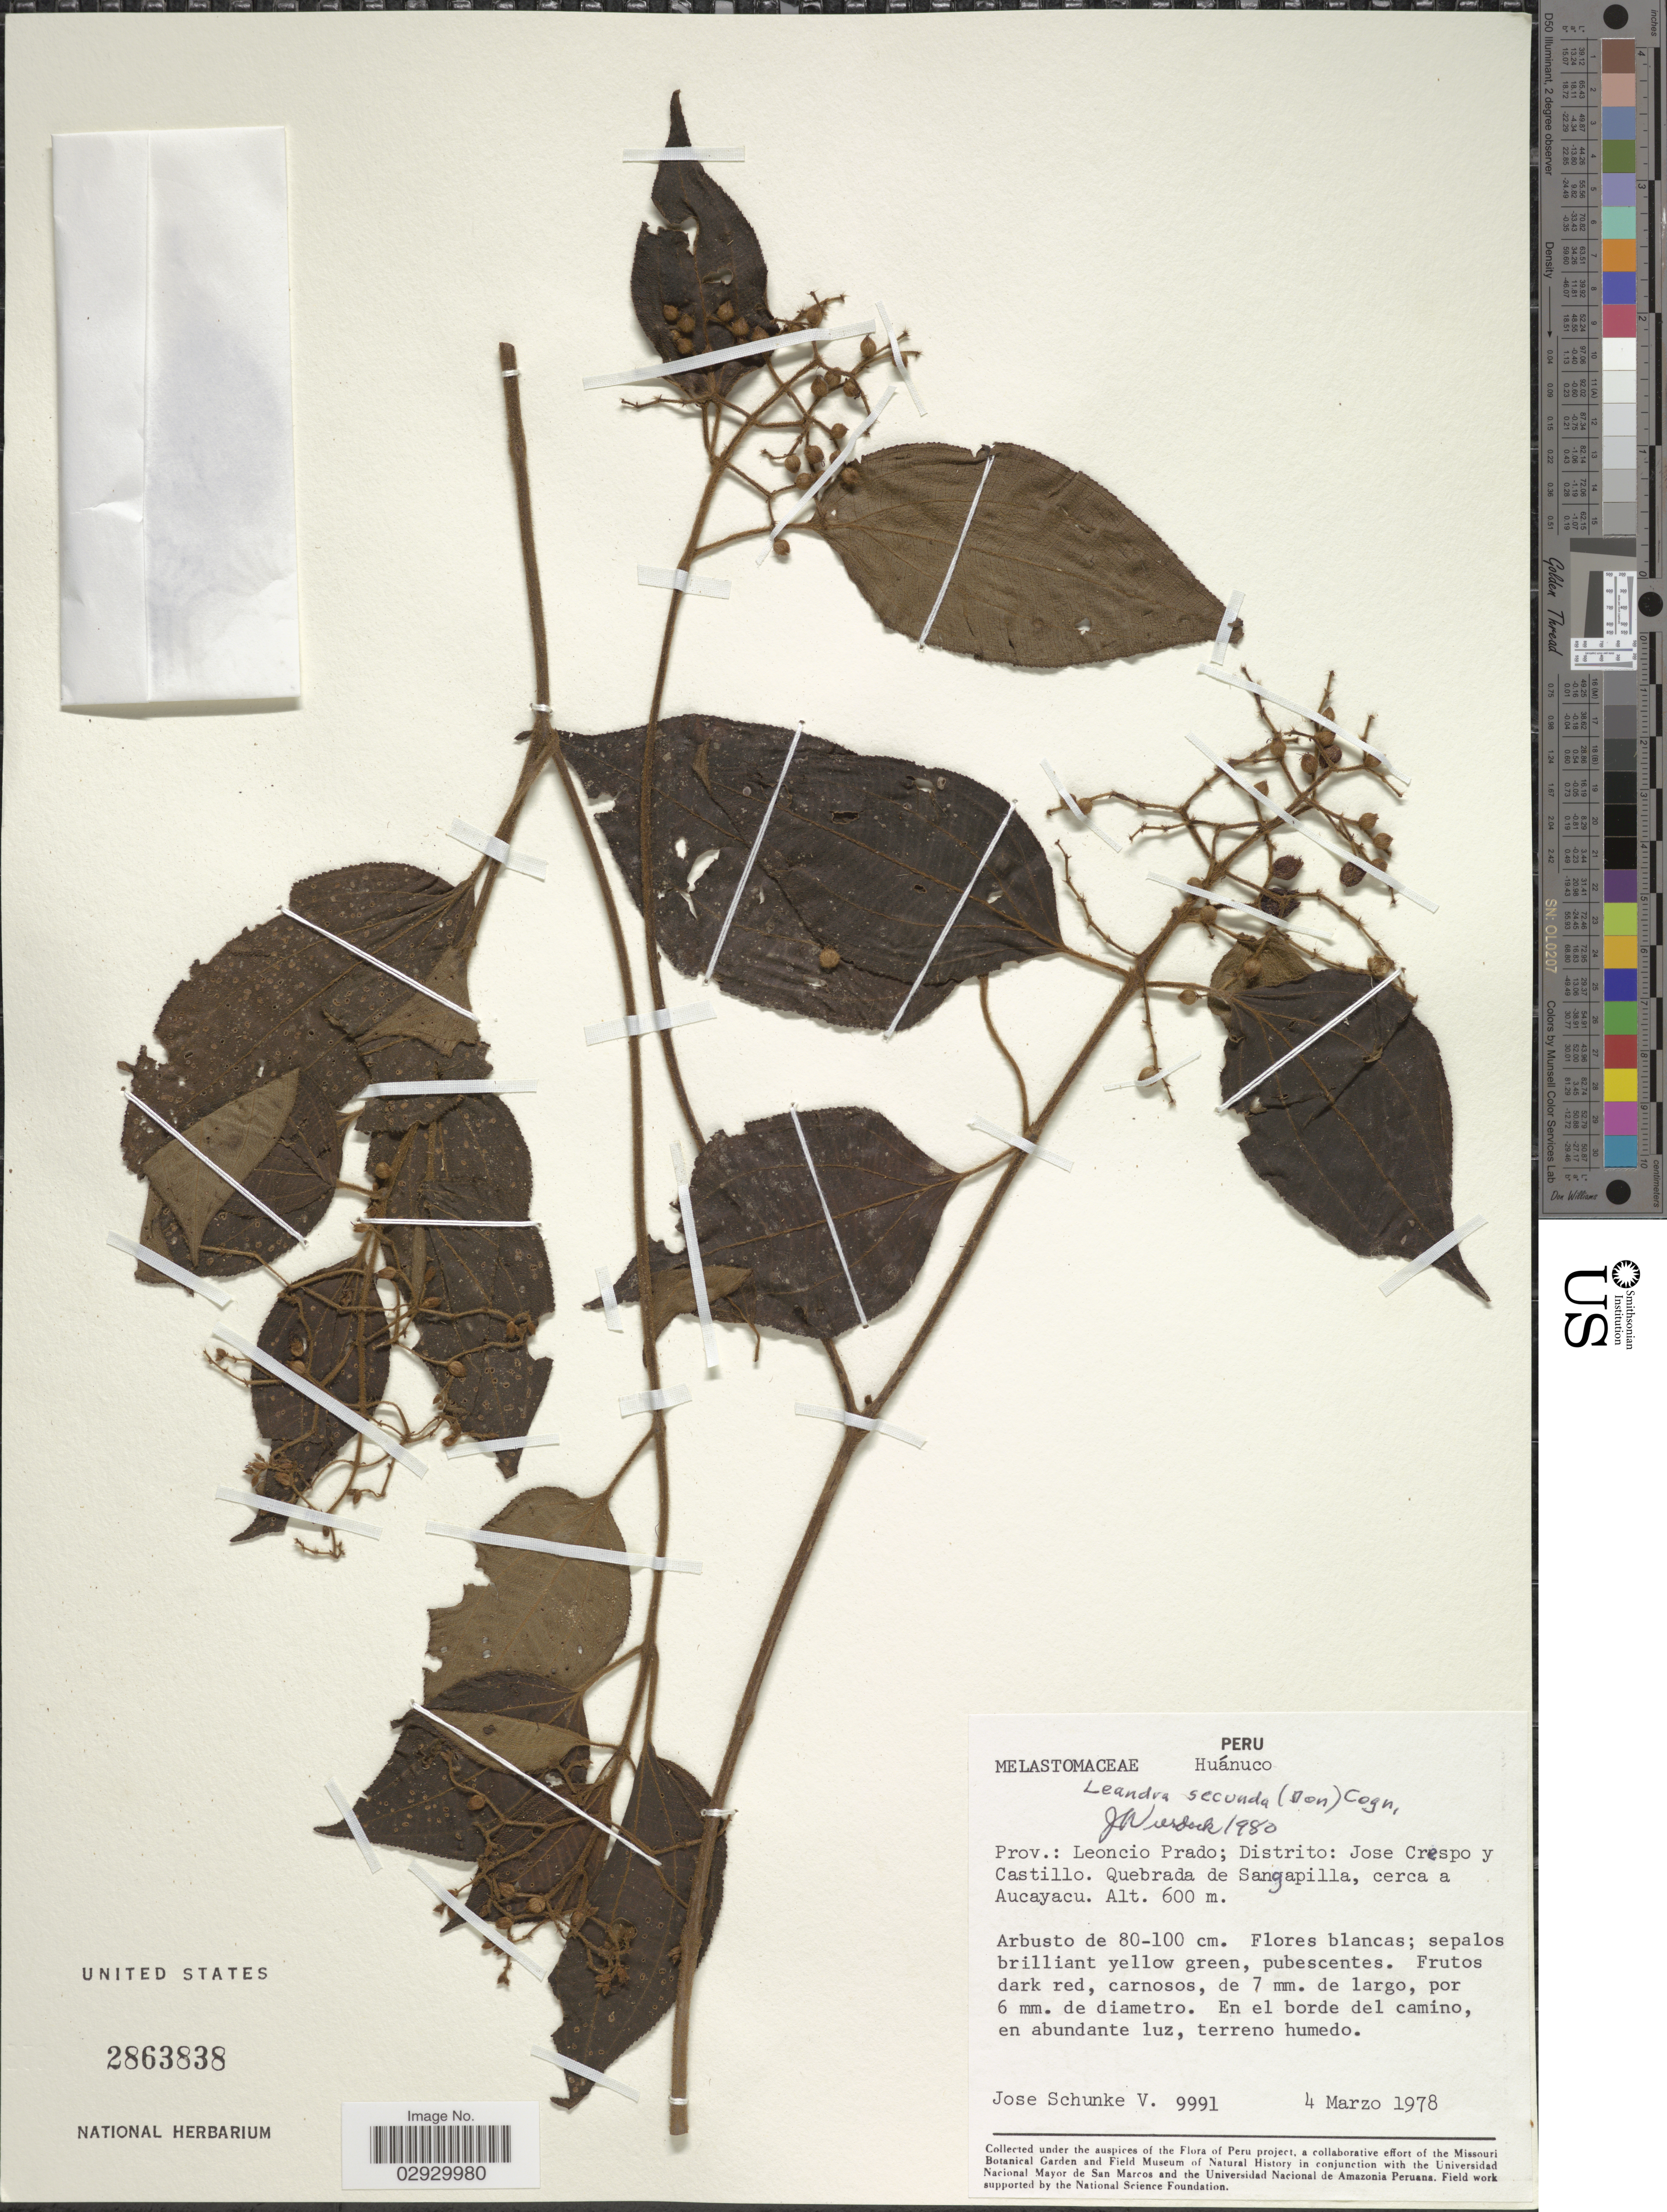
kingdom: Plantae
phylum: Tracheophyta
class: Magnoliopsida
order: Myrtales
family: Melastomataceae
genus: Leandra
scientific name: Leandra secunda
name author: (D. Don) Cogn.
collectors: J. Schunke Vigo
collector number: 9991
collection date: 1978-03-04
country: Peru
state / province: Huánuco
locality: Prov.: Leoncio Prado; Distrito: Jose Crespo y Castillo. Quebrada de Sangapilla, cerca a Aucayacu.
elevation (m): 600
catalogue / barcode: US 2863838